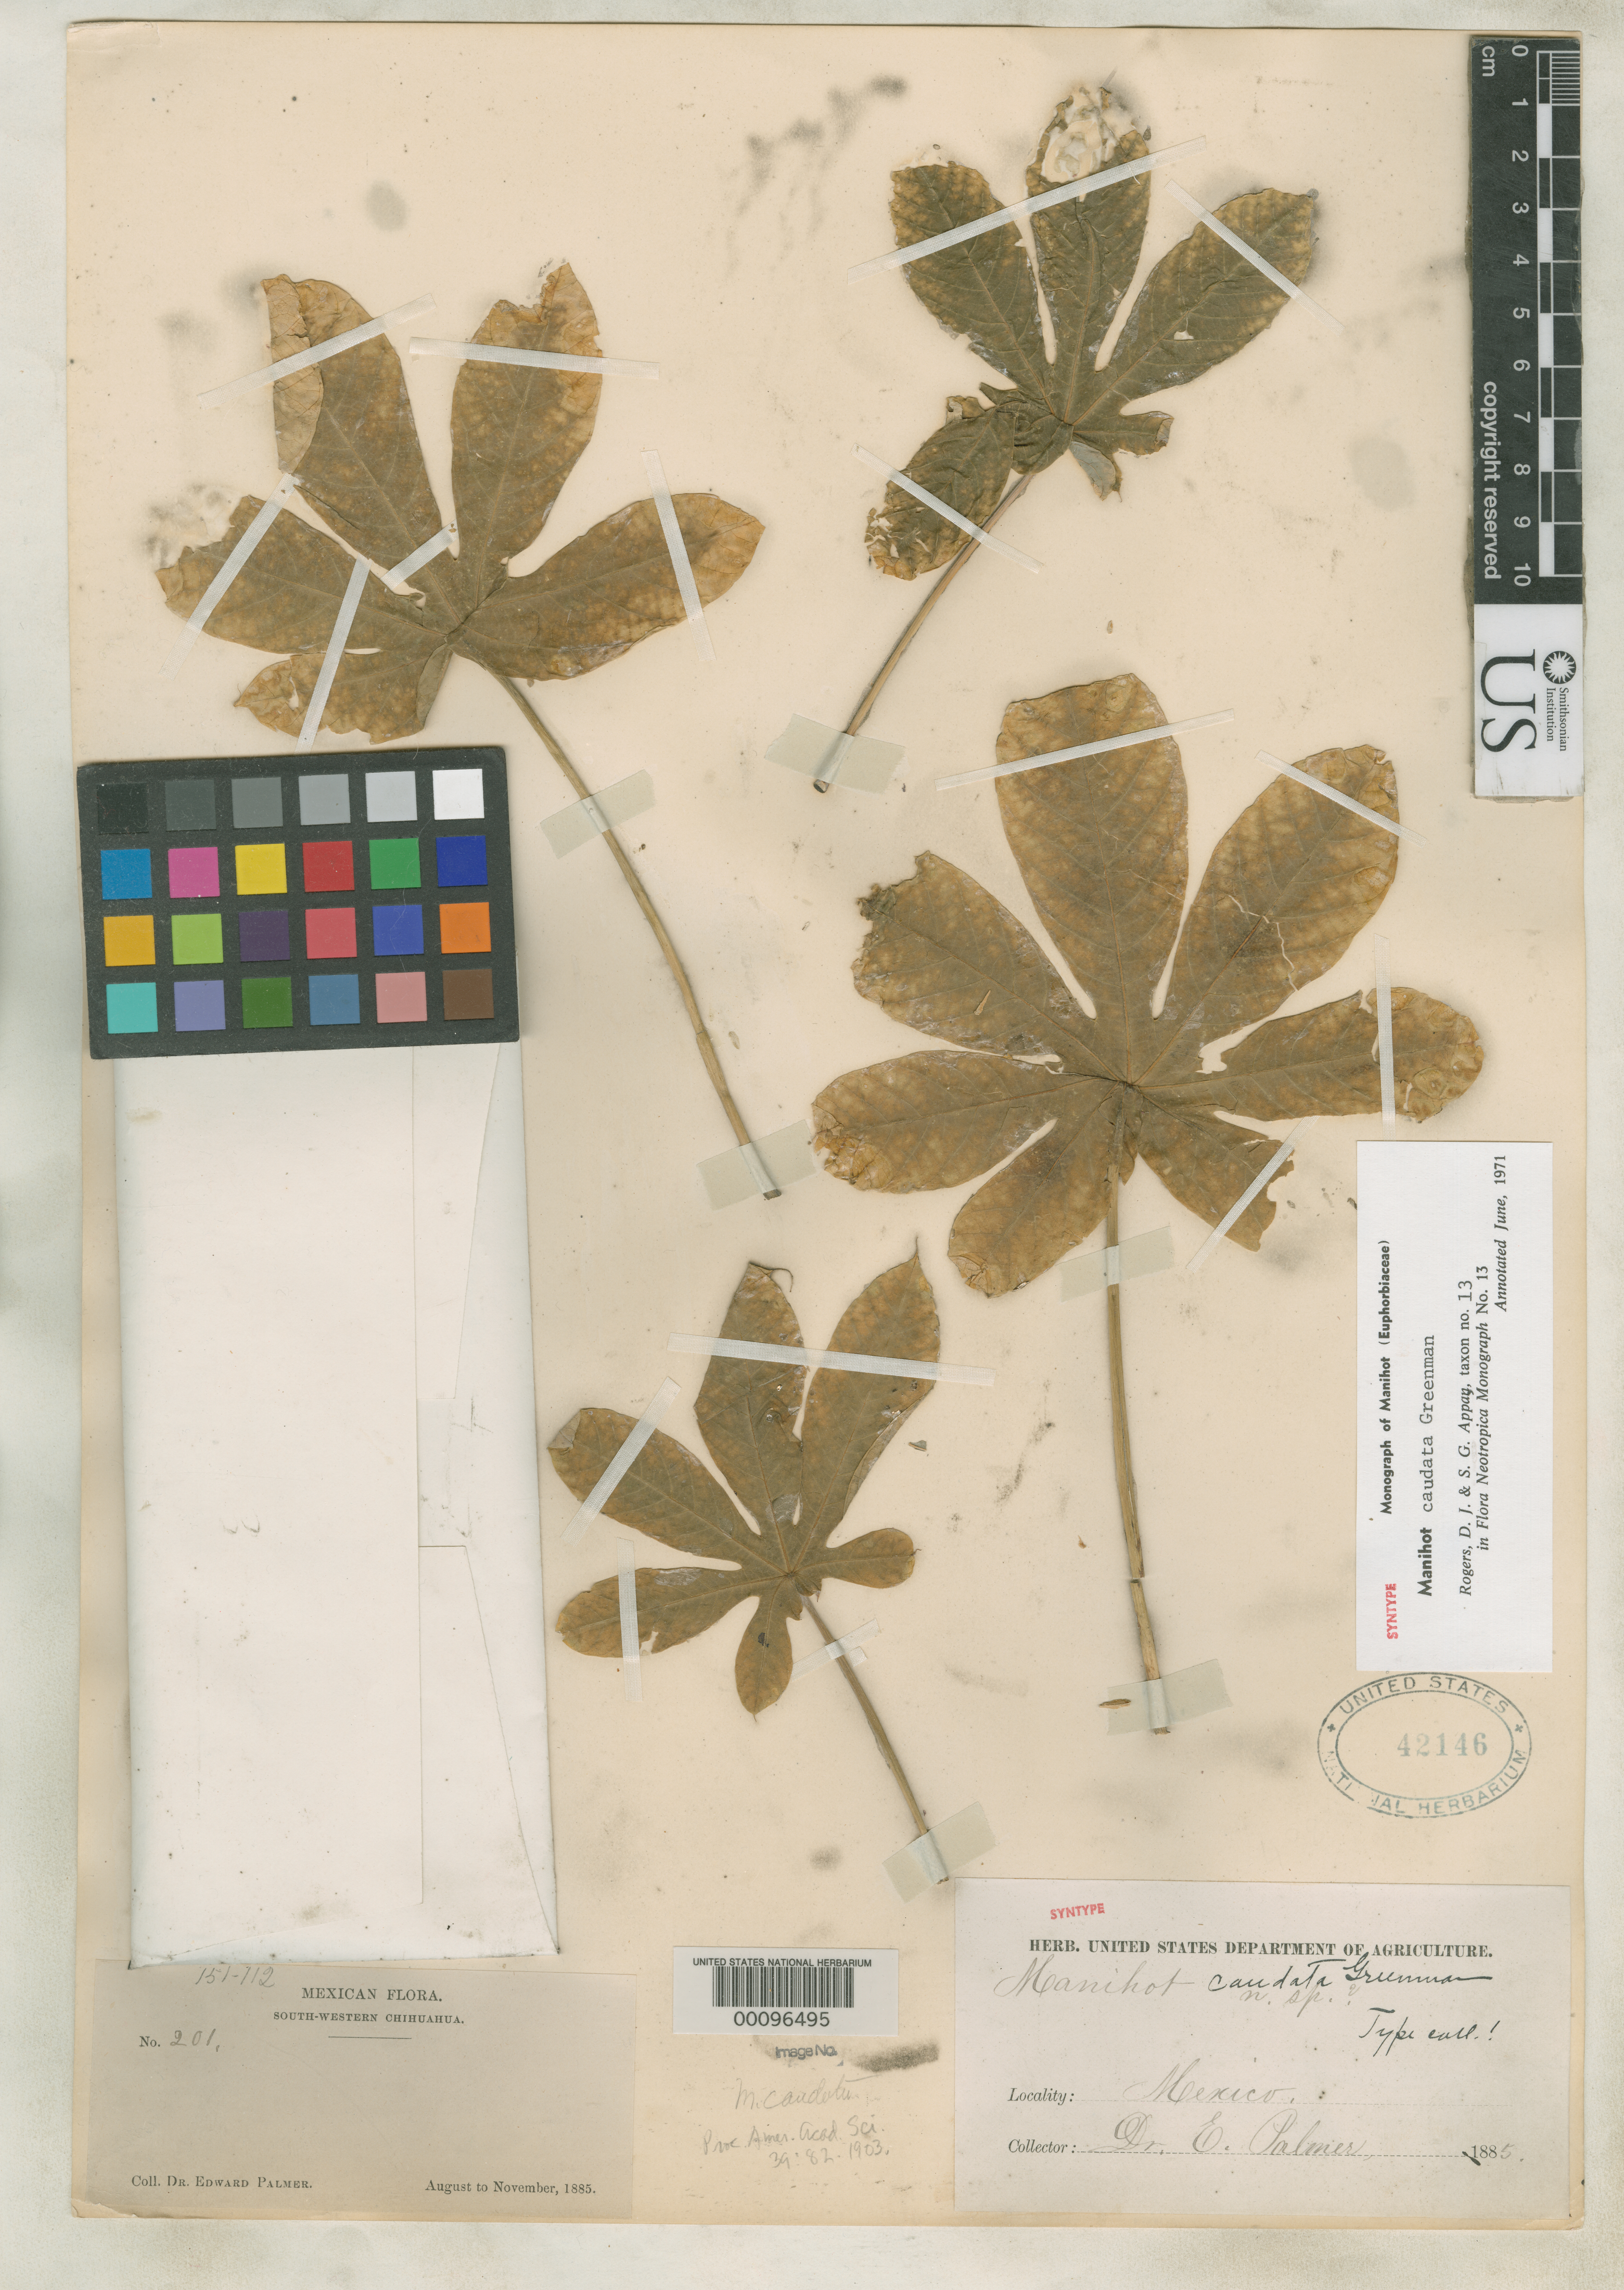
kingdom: Plantae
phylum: Tracheophyta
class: Magnoliopsida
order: Malpighiales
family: Euphorbiaceae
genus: Manihot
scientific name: Manihot caudata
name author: Greenm.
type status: Syntype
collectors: E. Palmer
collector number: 201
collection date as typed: Sep 1885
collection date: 1885-09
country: Mexico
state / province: Chihuahua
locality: Hacienda San Miguel near Batopilas.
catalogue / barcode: US 42146